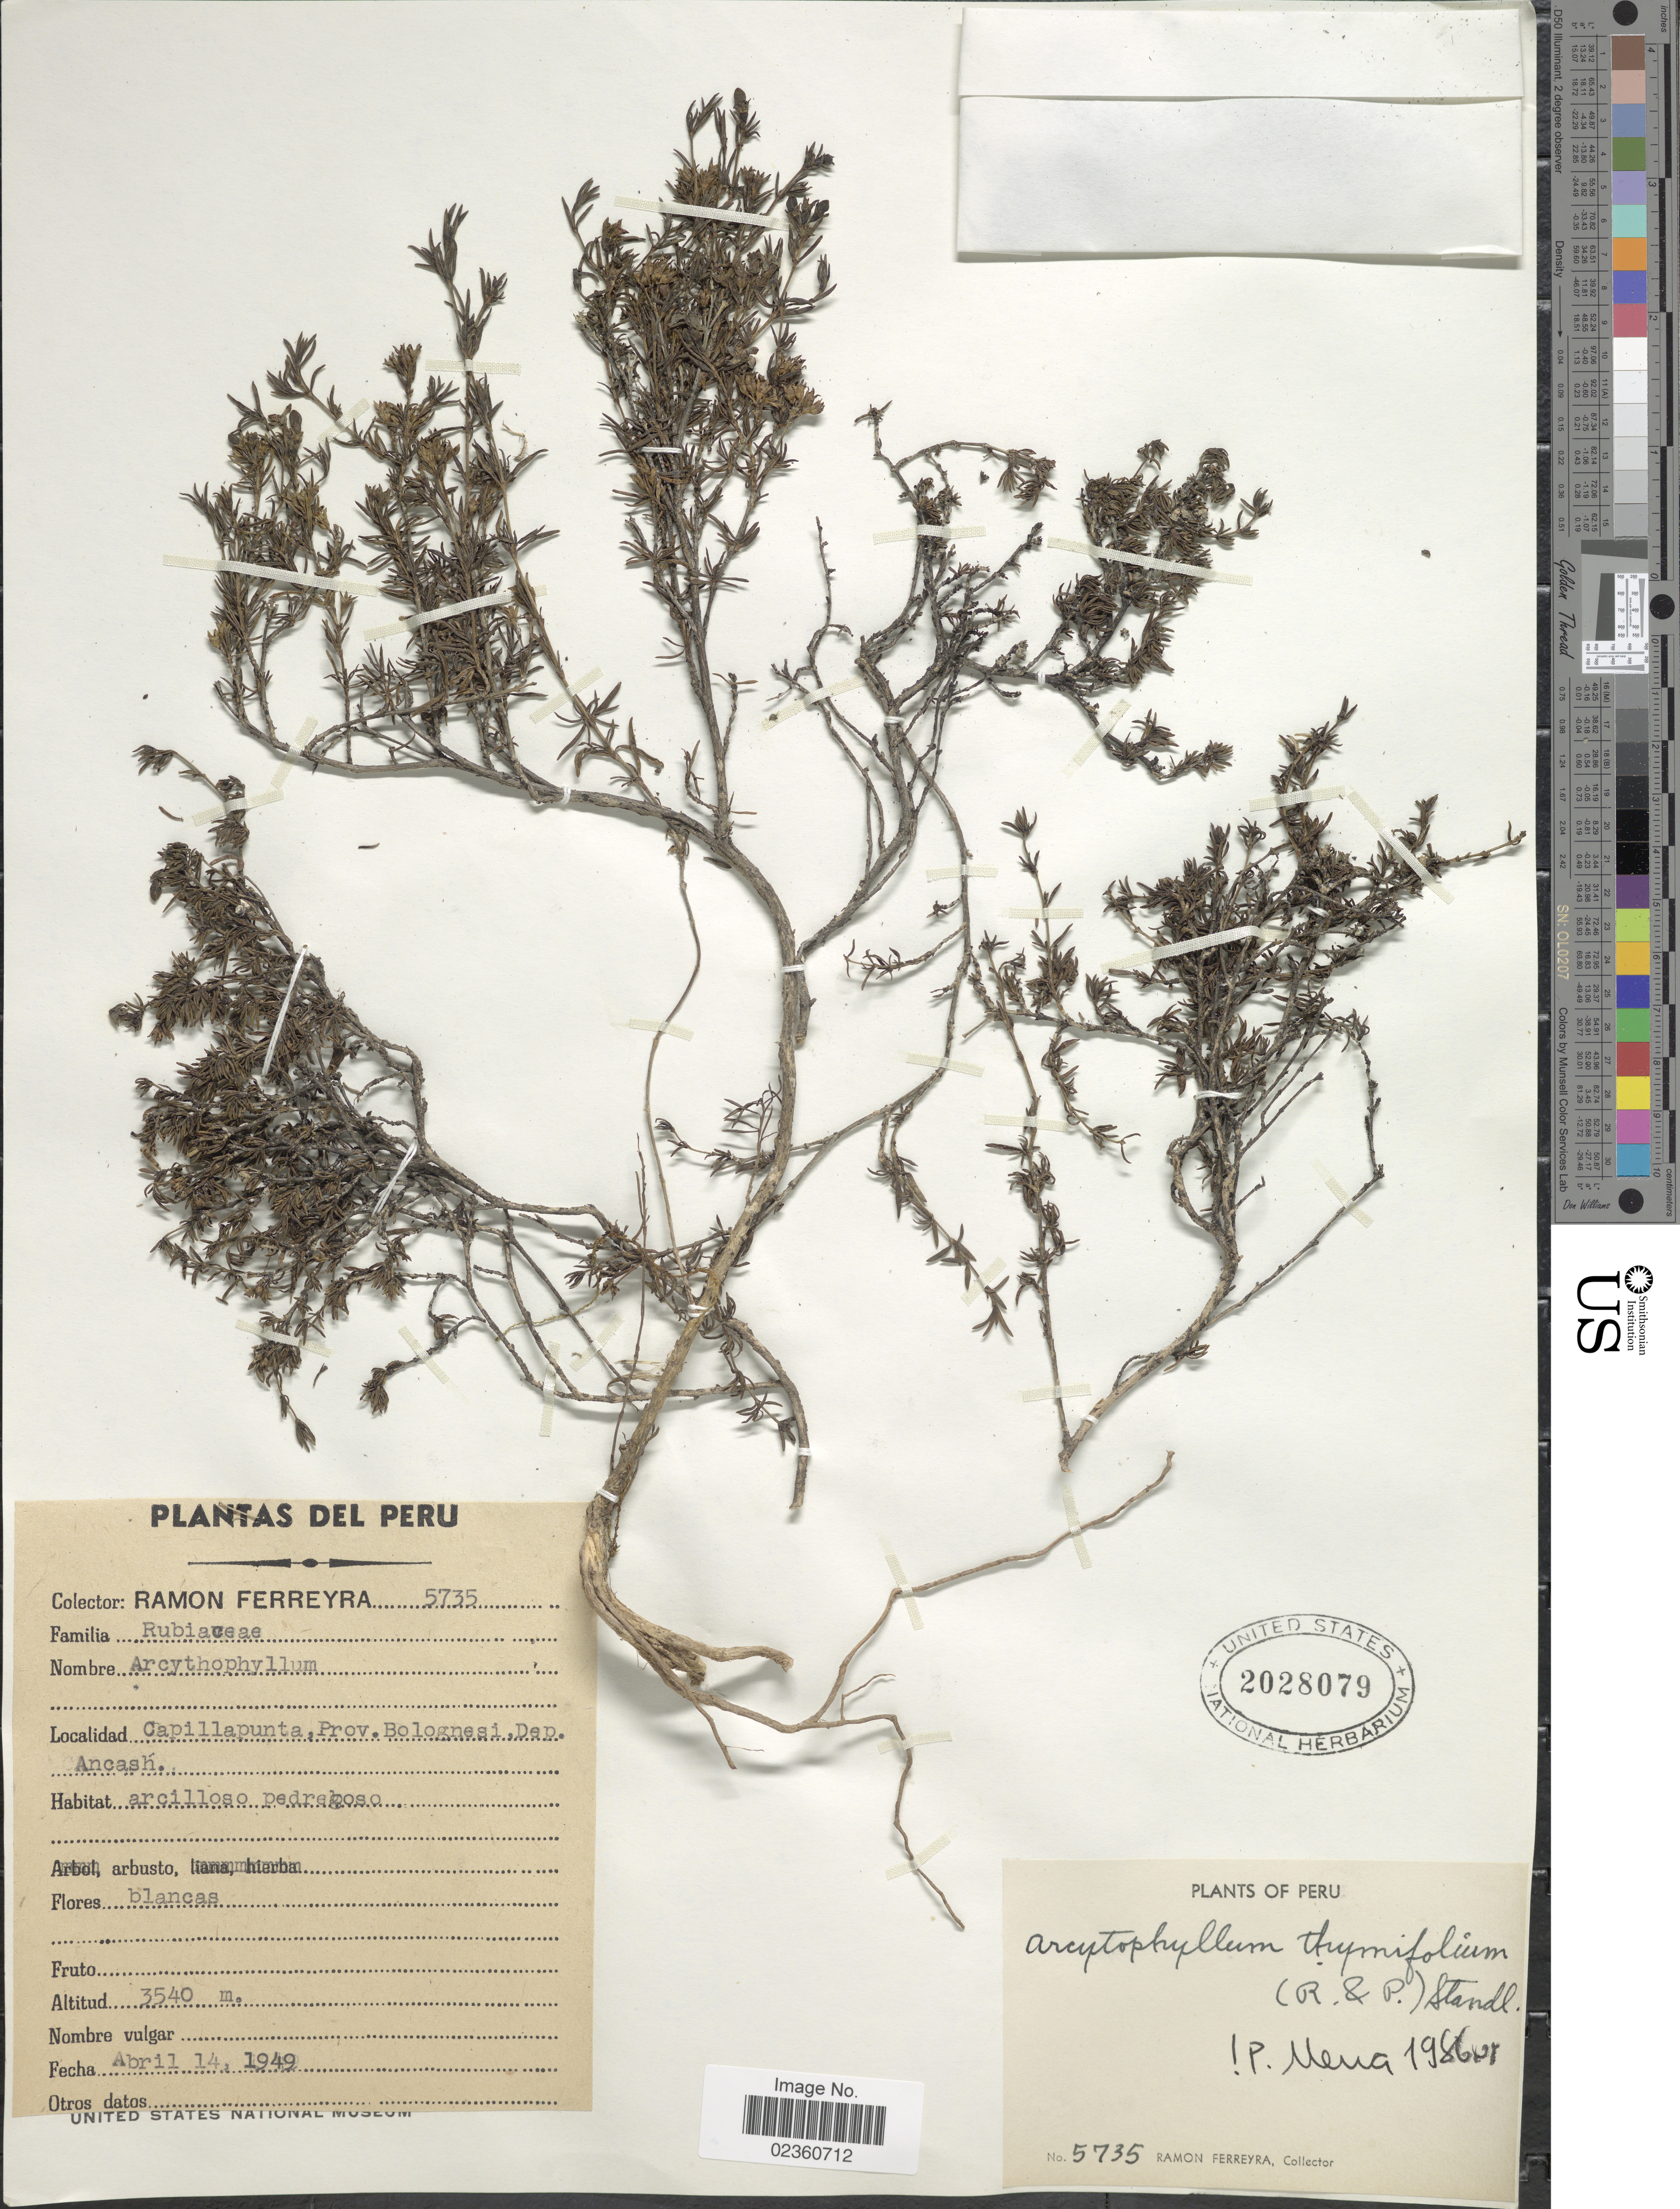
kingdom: Plantae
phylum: Tracheophyta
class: Magnoliopsida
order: Gentianales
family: Rubiaceae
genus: Arcytophyllum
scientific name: Arcytophyllum thymifolium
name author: (Ruiz & Pav.) Standl.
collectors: R. A. Ferreyra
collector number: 5735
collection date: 1949-04-14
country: Peru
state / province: Ancash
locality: Capillapunta, Prov. Bolognesi, Dep. Ancash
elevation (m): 3540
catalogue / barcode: US 2028079